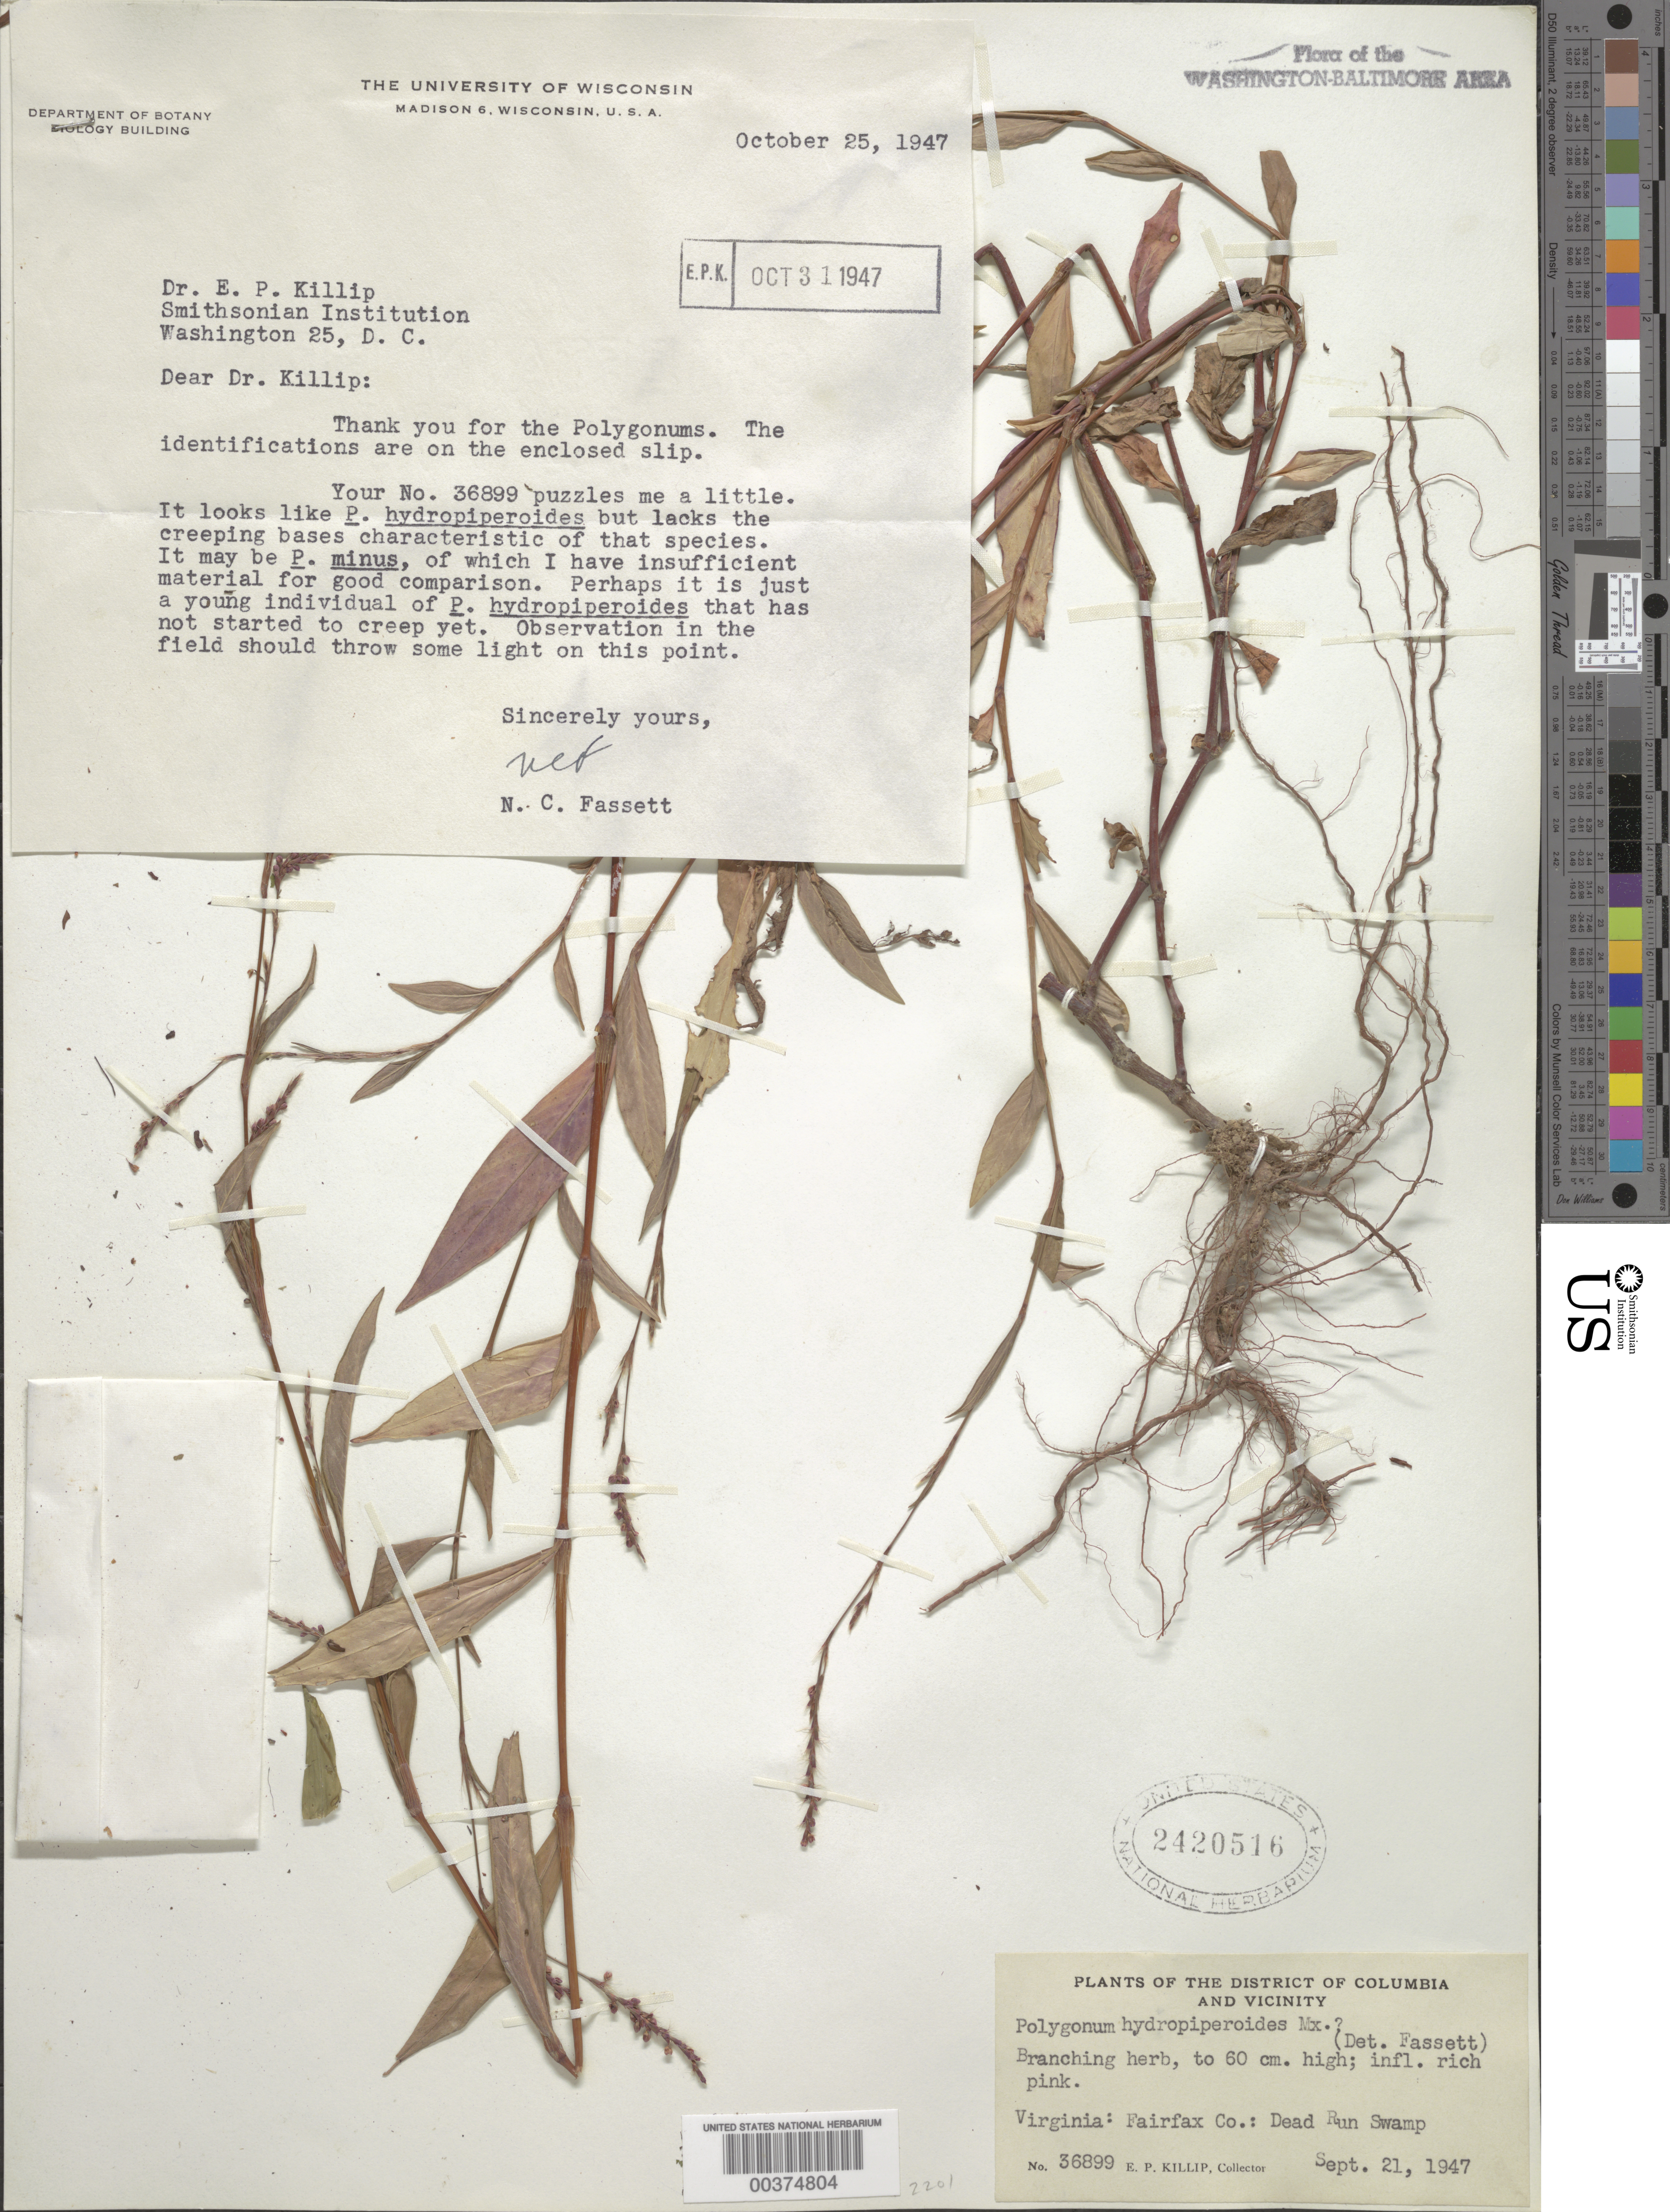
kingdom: Plantae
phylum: Tracheophyta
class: Magnoliopsida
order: Caryophyllales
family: Polygonaceae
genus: Persicaria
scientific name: Persicaria longiseta (Bruijn) Kitag.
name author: (Bruijn &) Kitag.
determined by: Atha, D. E.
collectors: E. P. Killip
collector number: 36899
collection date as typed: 21 Sep 1947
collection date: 1947-09-21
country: United States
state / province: Virginia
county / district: Fairfax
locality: Dead Run swamp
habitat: Wet places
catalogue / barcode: US 2420516